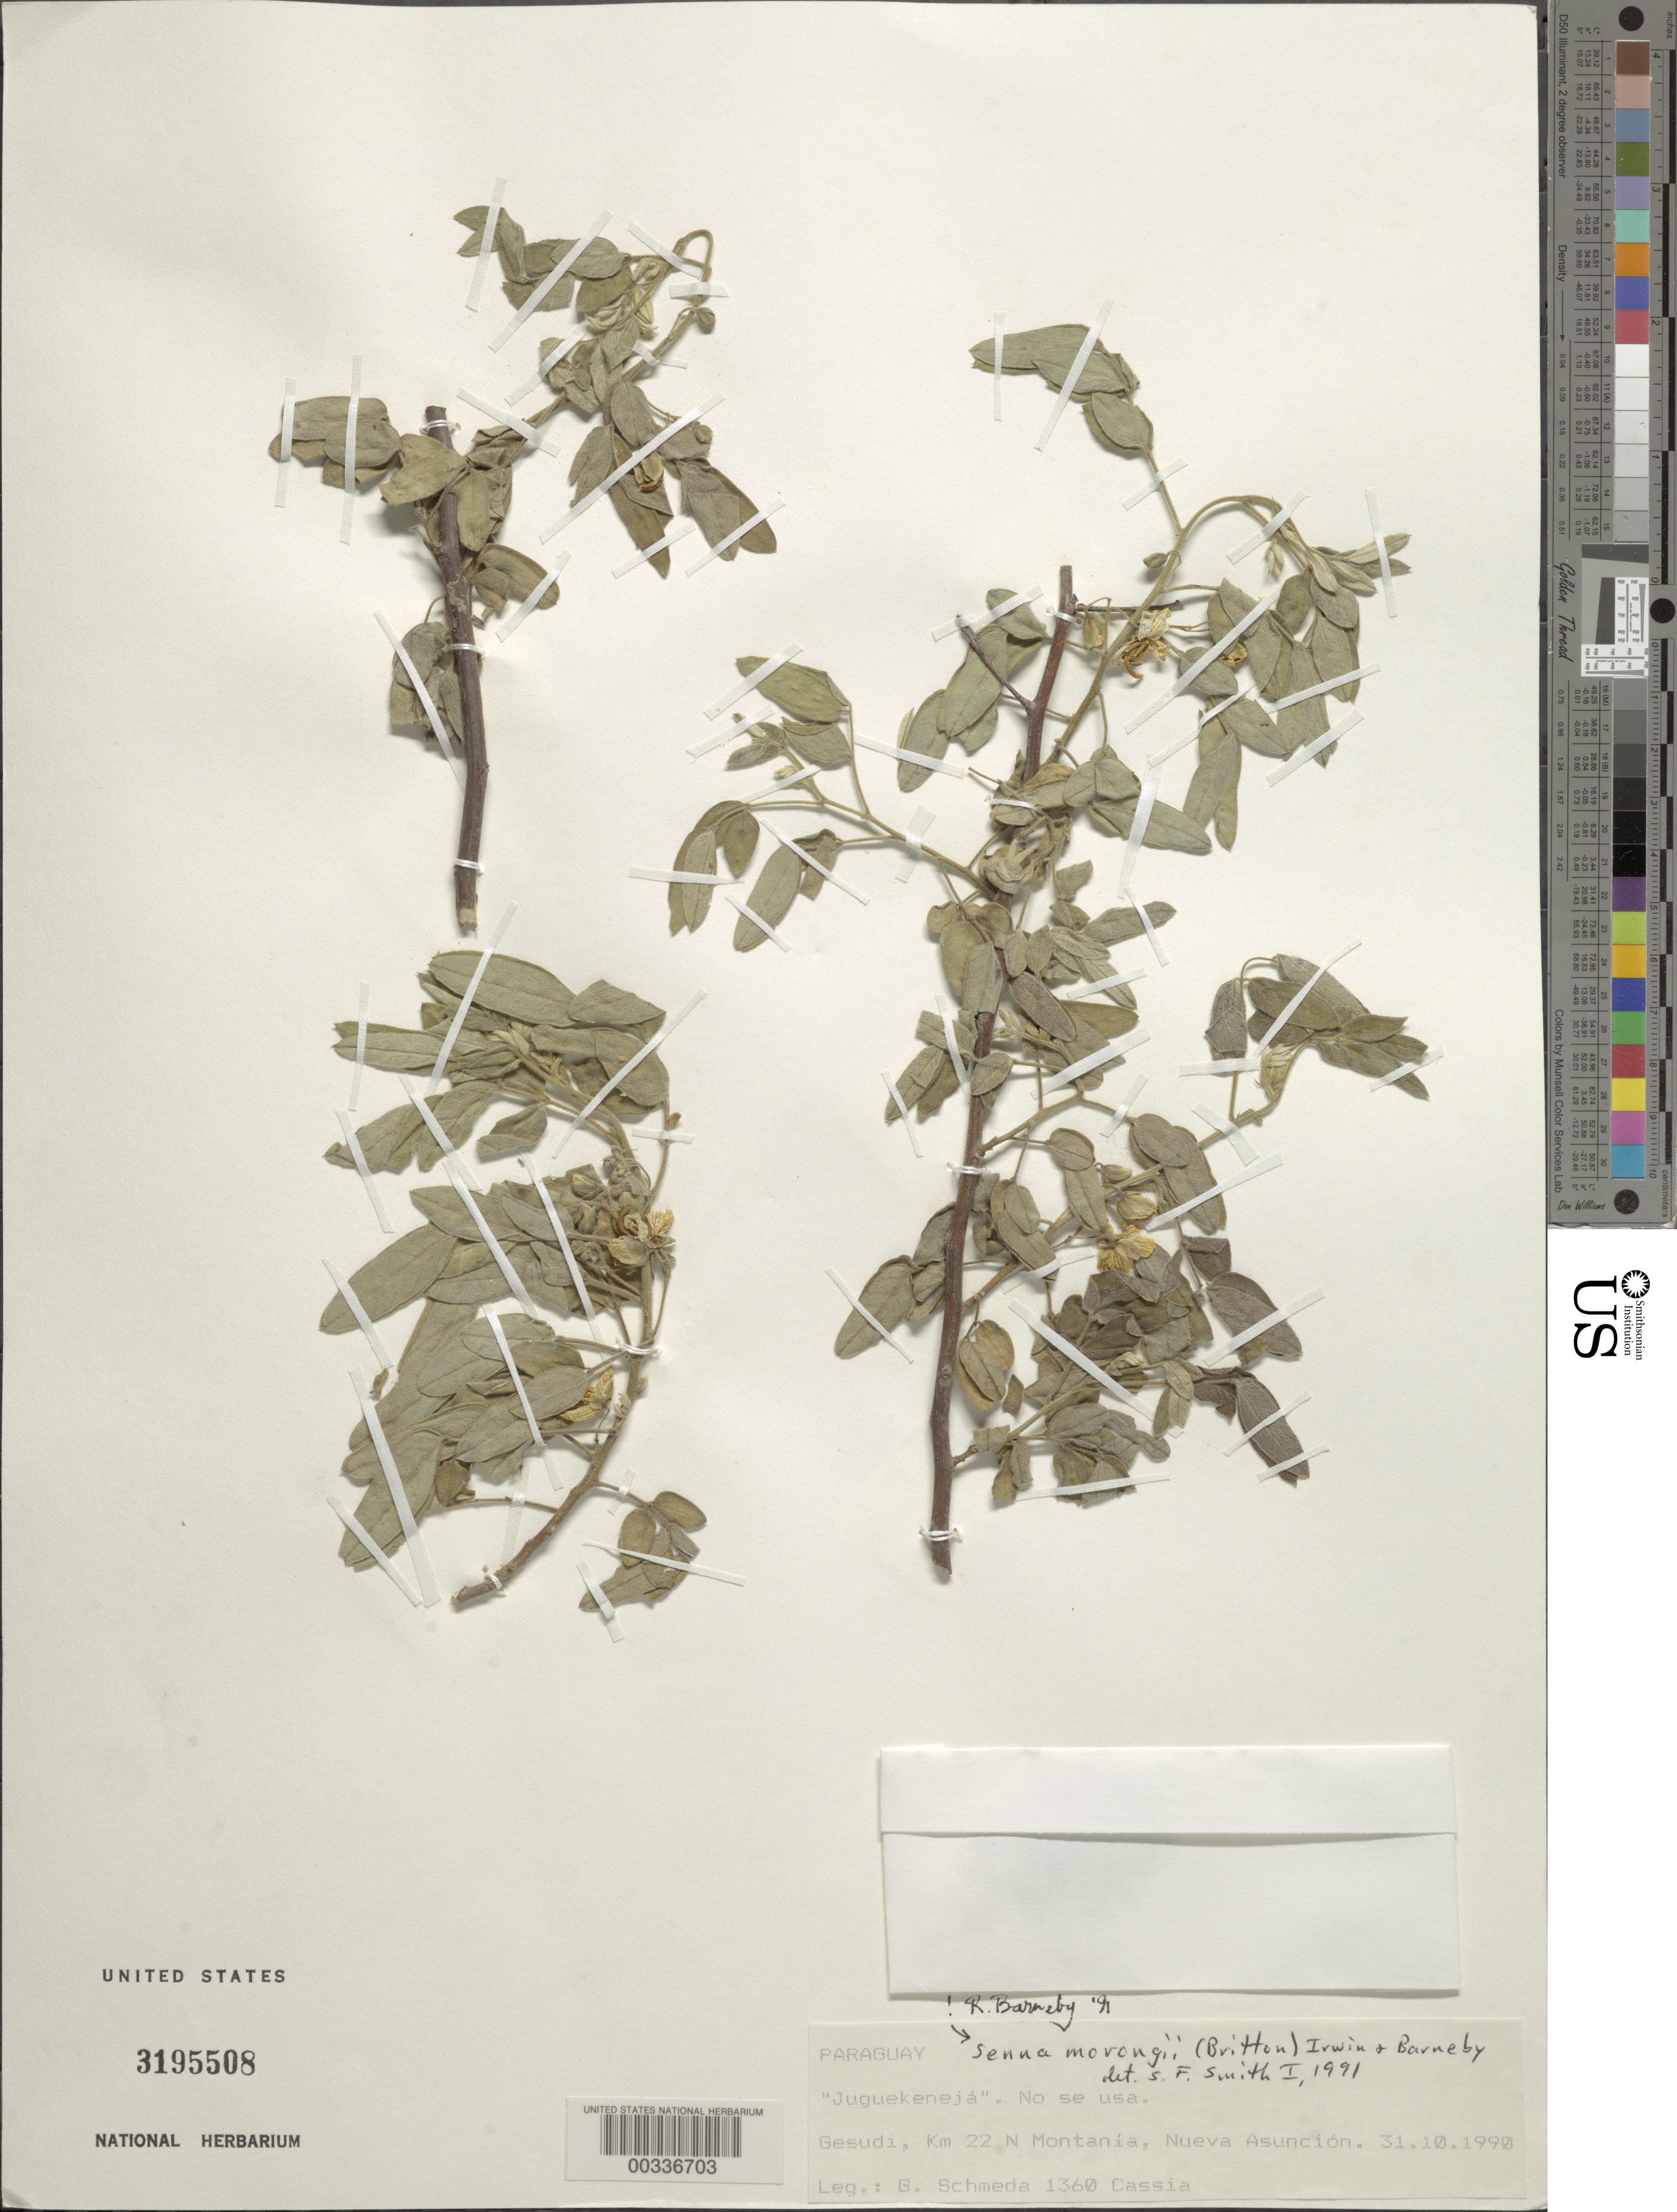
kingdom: Plantae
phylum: Tracheophyta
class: Magnoliopsida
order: Fabales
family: Fabaceae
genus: Senna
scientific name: Senna morongii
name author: (Britton) H.S. Irwin & Barneby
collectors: G. Schmeda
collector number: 1360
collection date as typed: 31 Oct 1990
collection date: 1990-10-31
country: Paraguay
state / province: Boquerón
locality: Nueva asuncion dept., gesudi, km 22 n montania. [former nueva asunción dept. is now n part of boquerón dept.]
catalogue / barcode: US 3195508